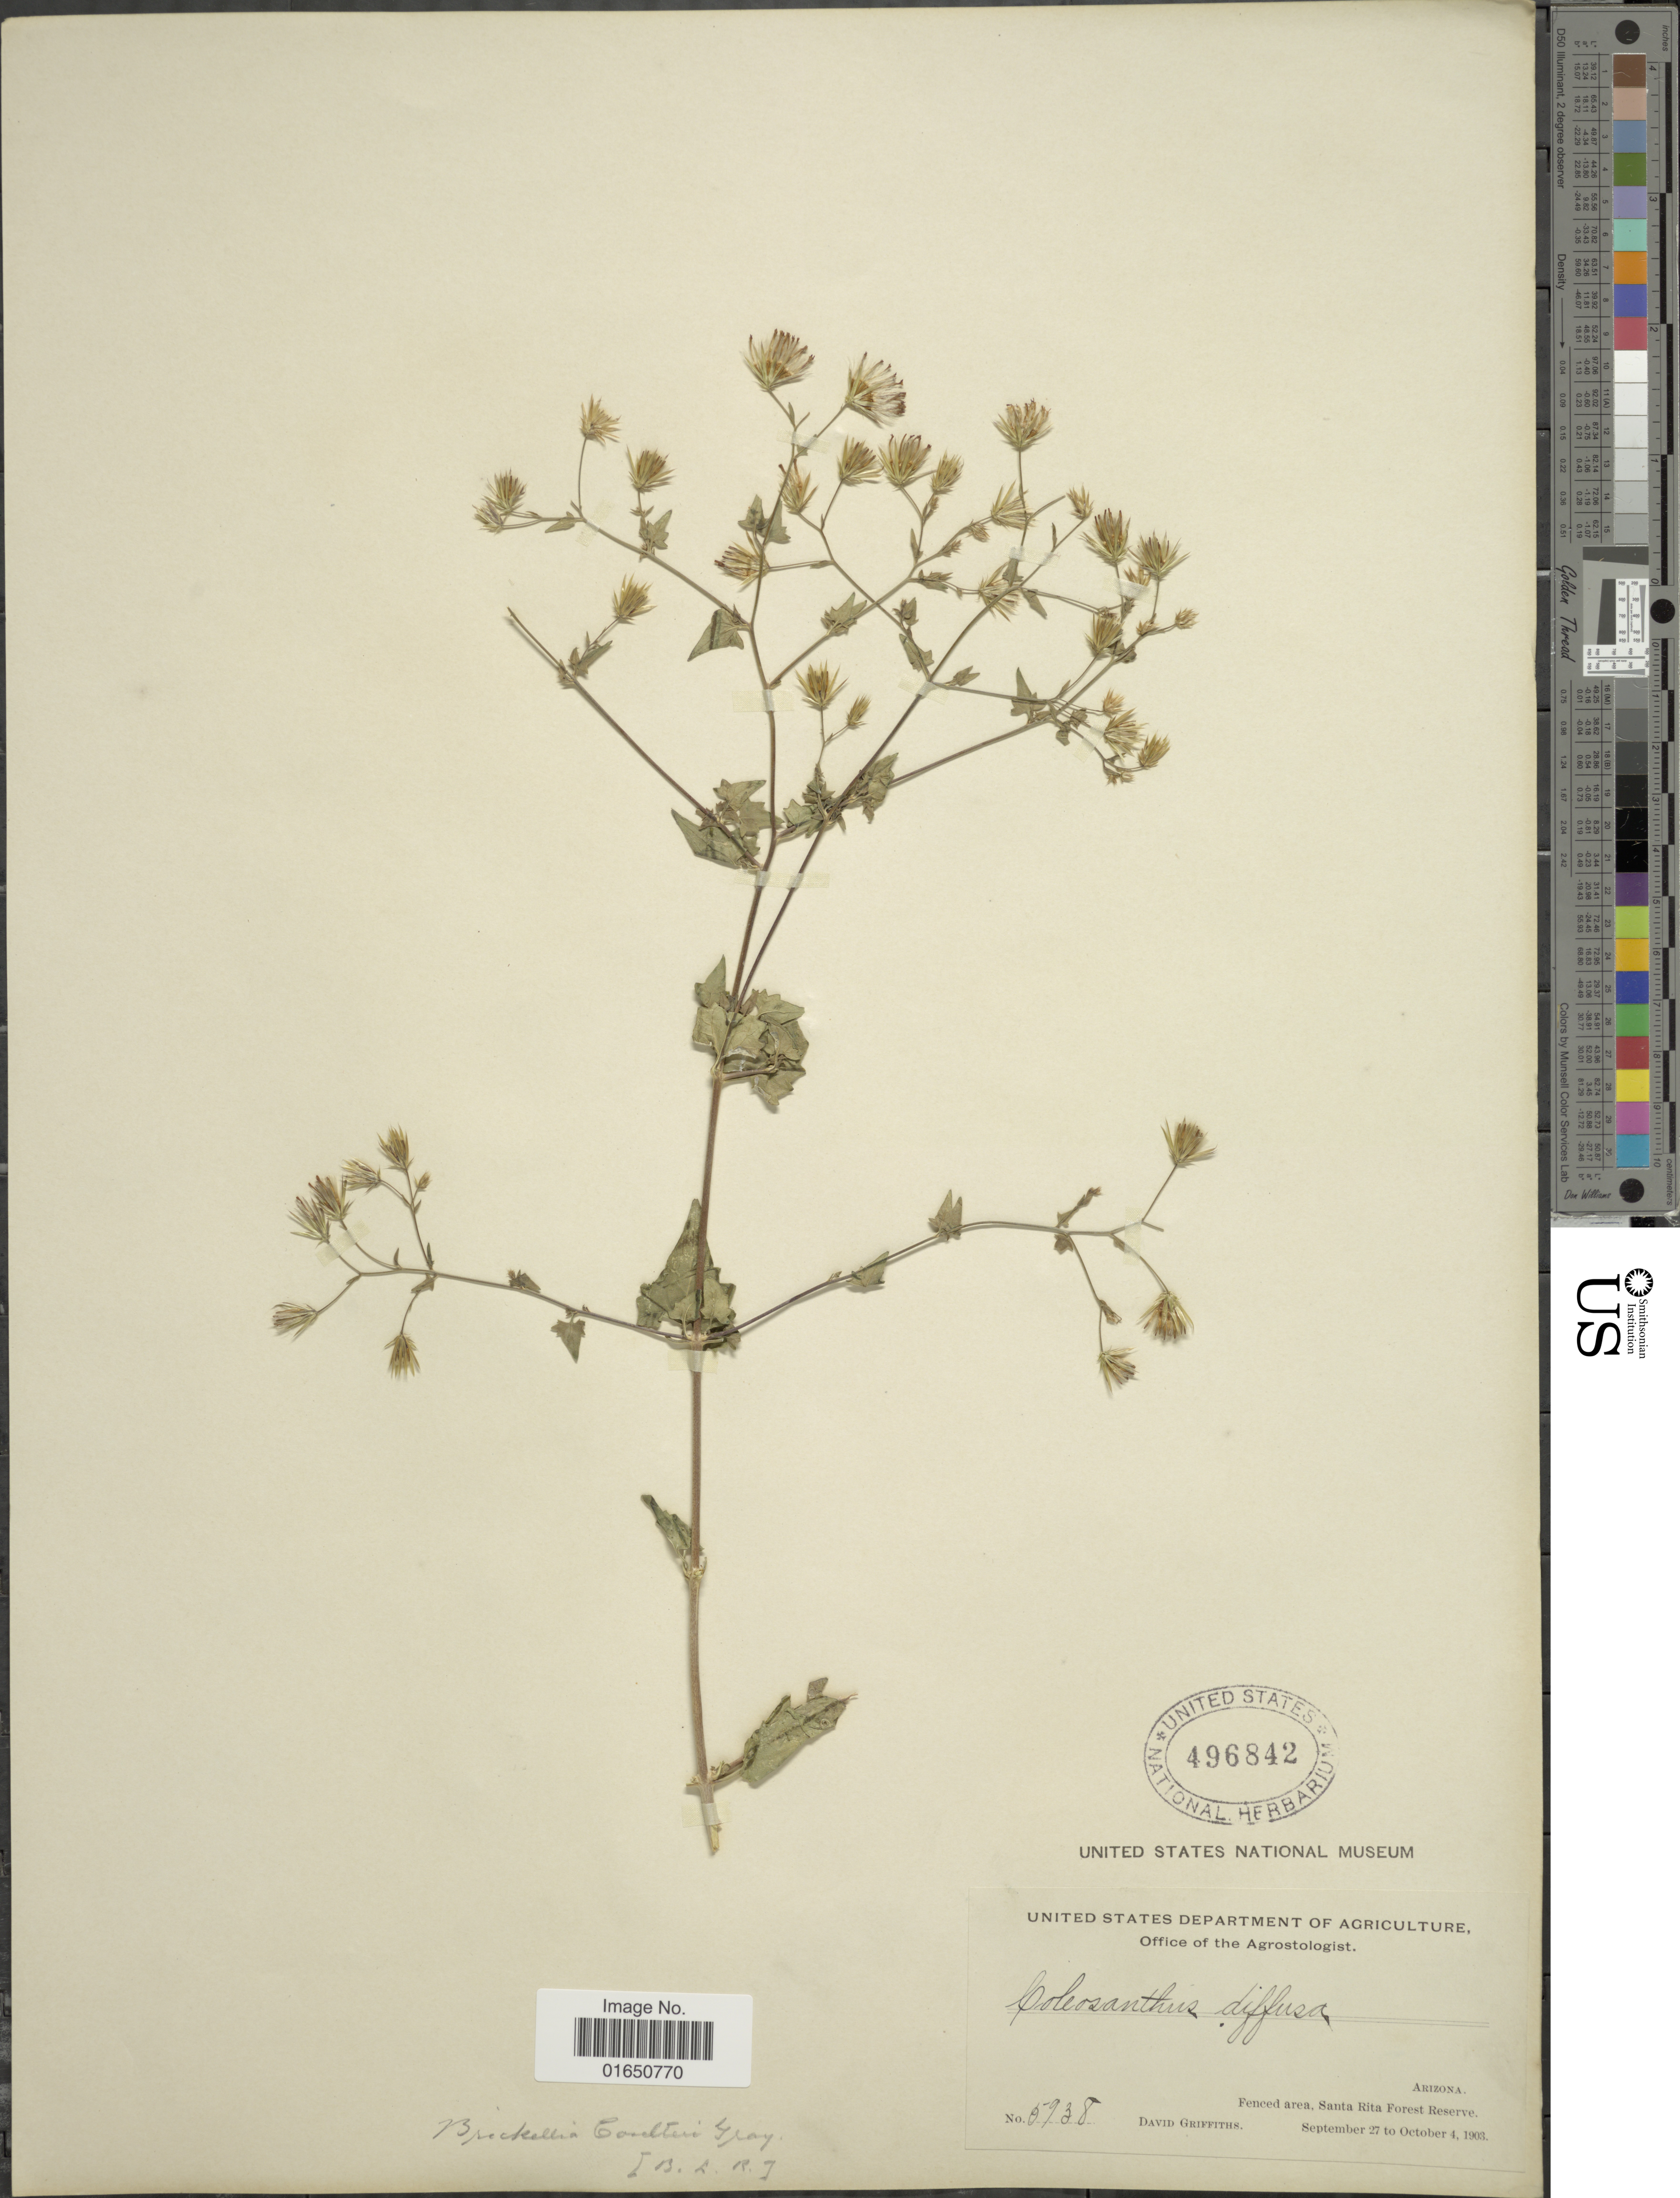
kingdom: Plantae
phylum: Tracheophyta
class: Magnoliopsida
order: Asterales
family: Asteraceae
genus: Brickellia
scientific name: Brickellia coulteri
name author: A. Gray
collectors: D. Griffiths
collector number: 5938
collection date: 1903-09-27/1903-10-04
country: United States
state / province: Arizona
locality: Fenced area, Santa Rita Forest Reserve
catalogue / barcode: US 496842